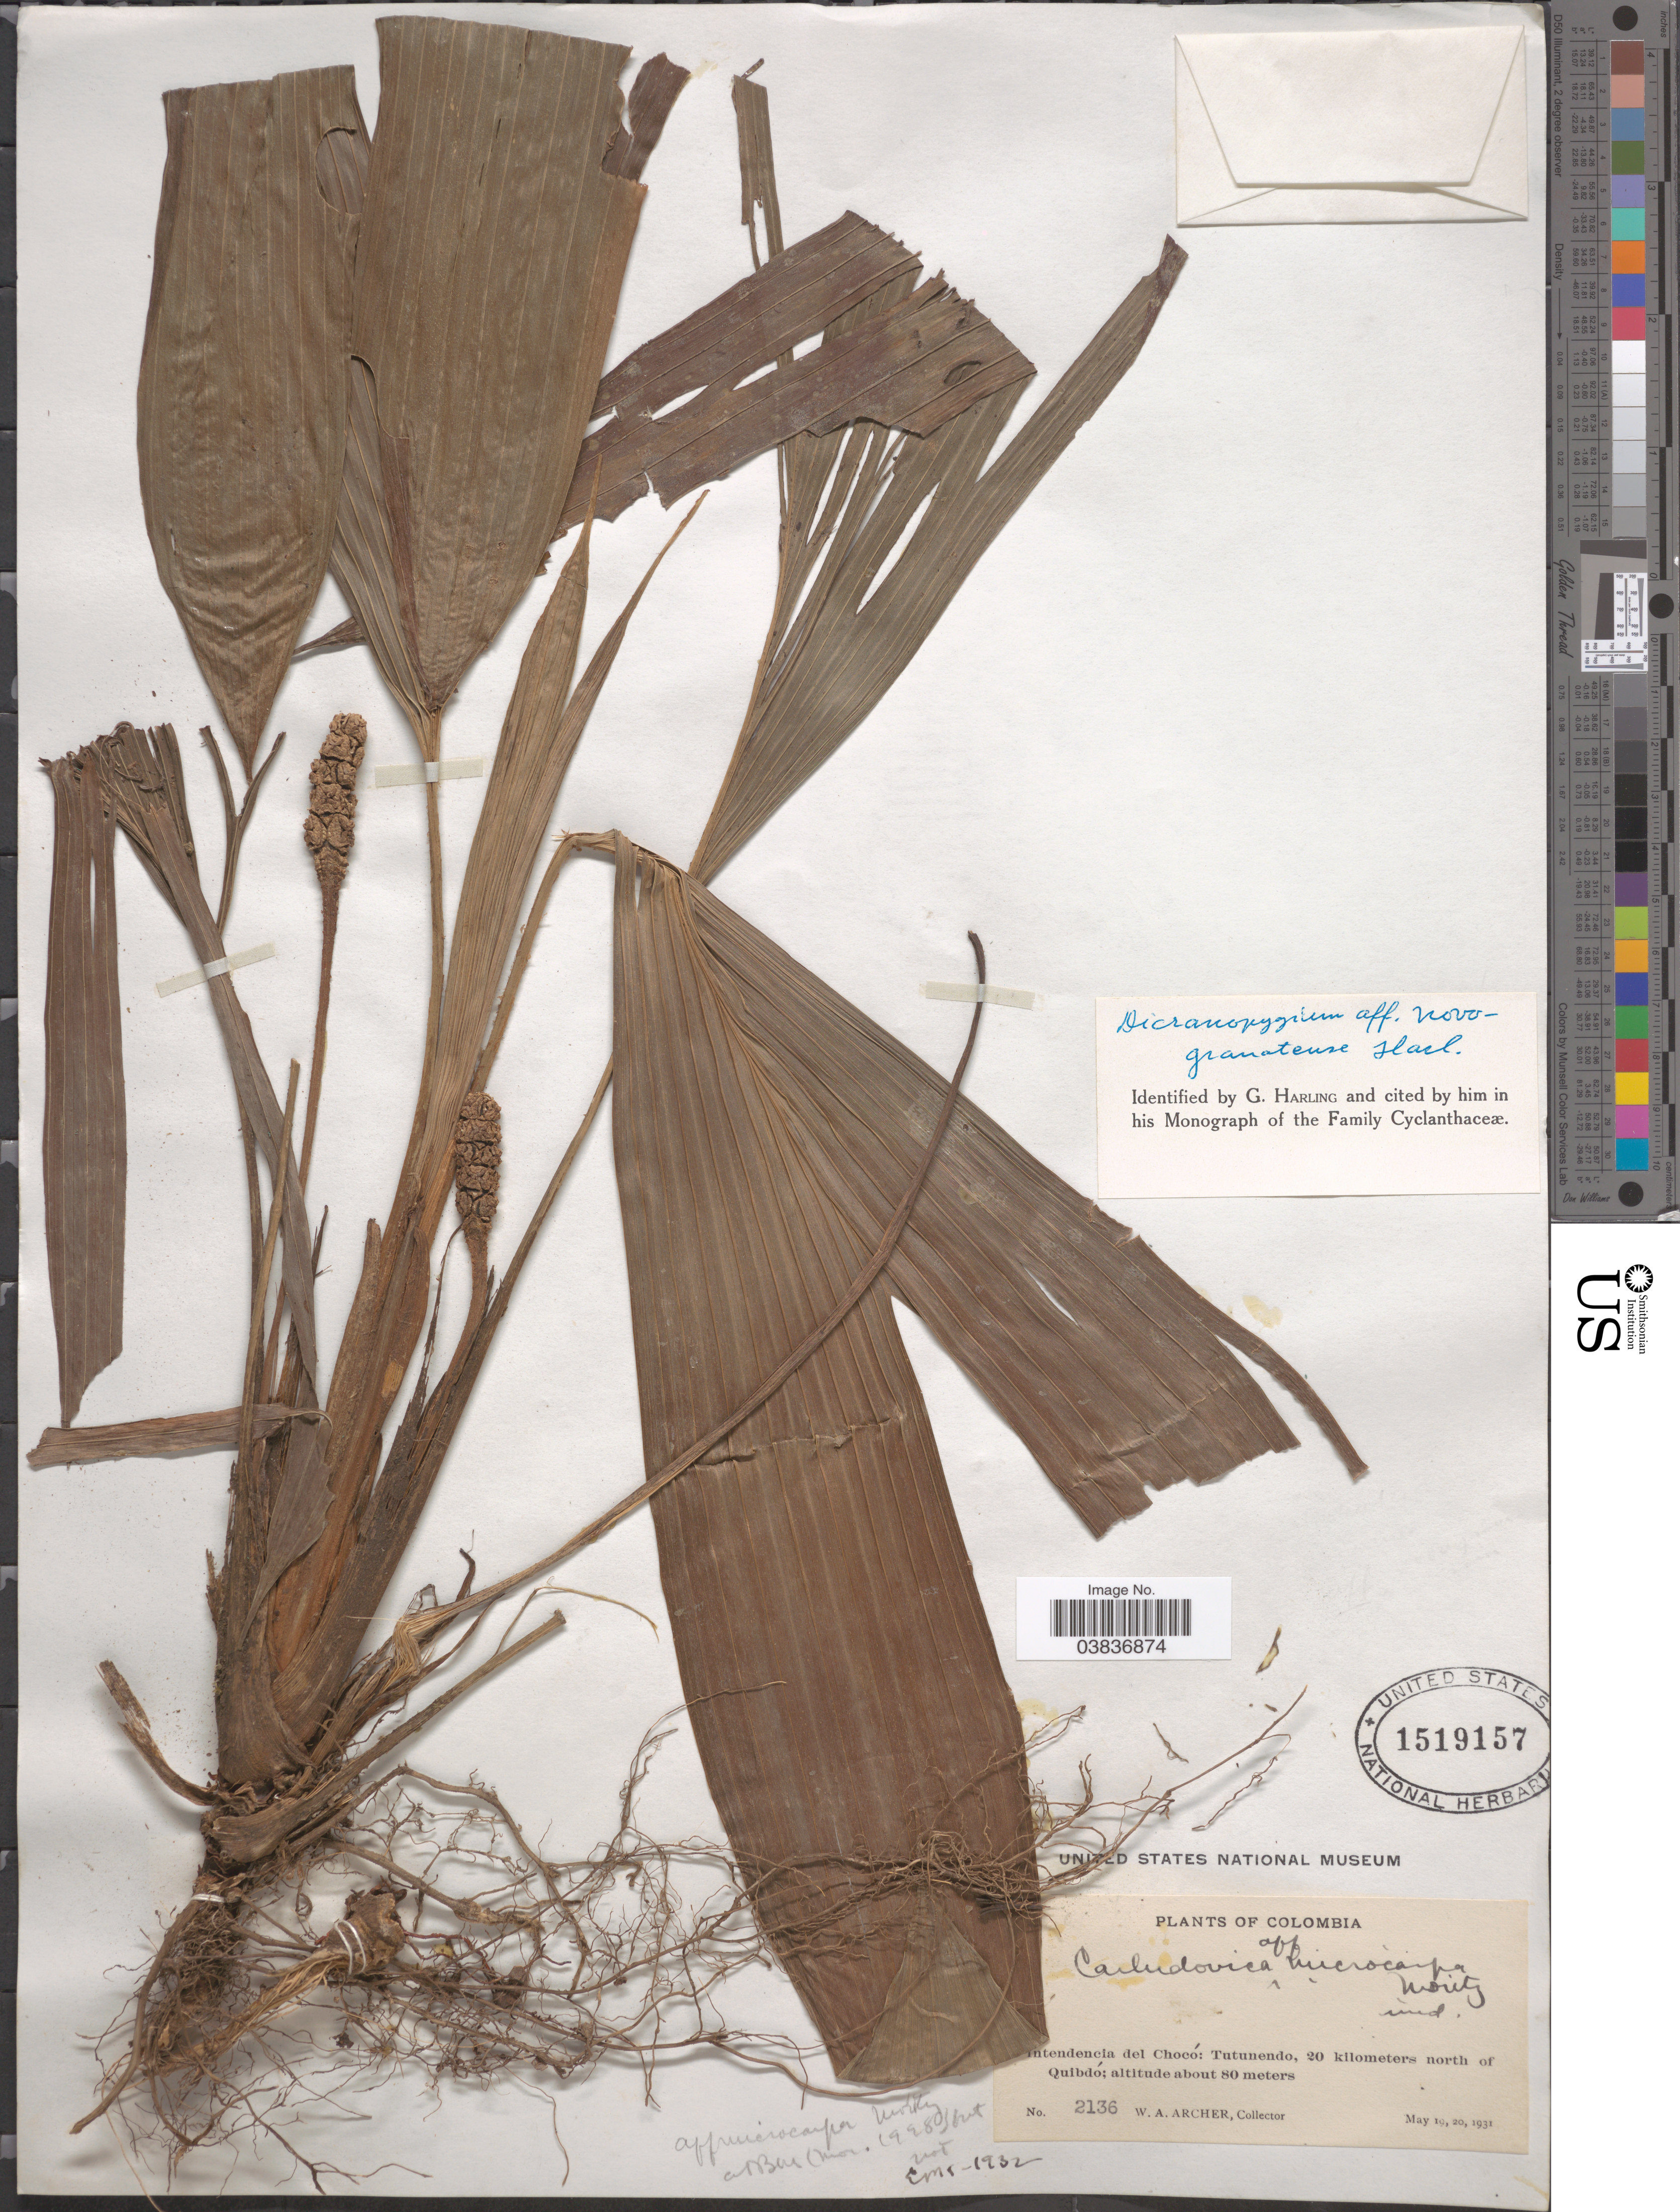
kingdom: Plantae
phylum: Tracheophyta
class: Liliopsida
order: Pandanales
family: Cyclanthaceae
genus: Dicranopygium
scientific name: Dicranopygium novogranatense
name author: Harling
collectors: W. Archer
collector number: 2136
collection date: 1931-05-19/1931-05-20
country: Colombia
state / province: Chocó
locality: Intendencia del Chocó: Tutunendo, 20 kilometers north of Quibdó.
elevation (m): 80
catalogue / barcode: US 1519157